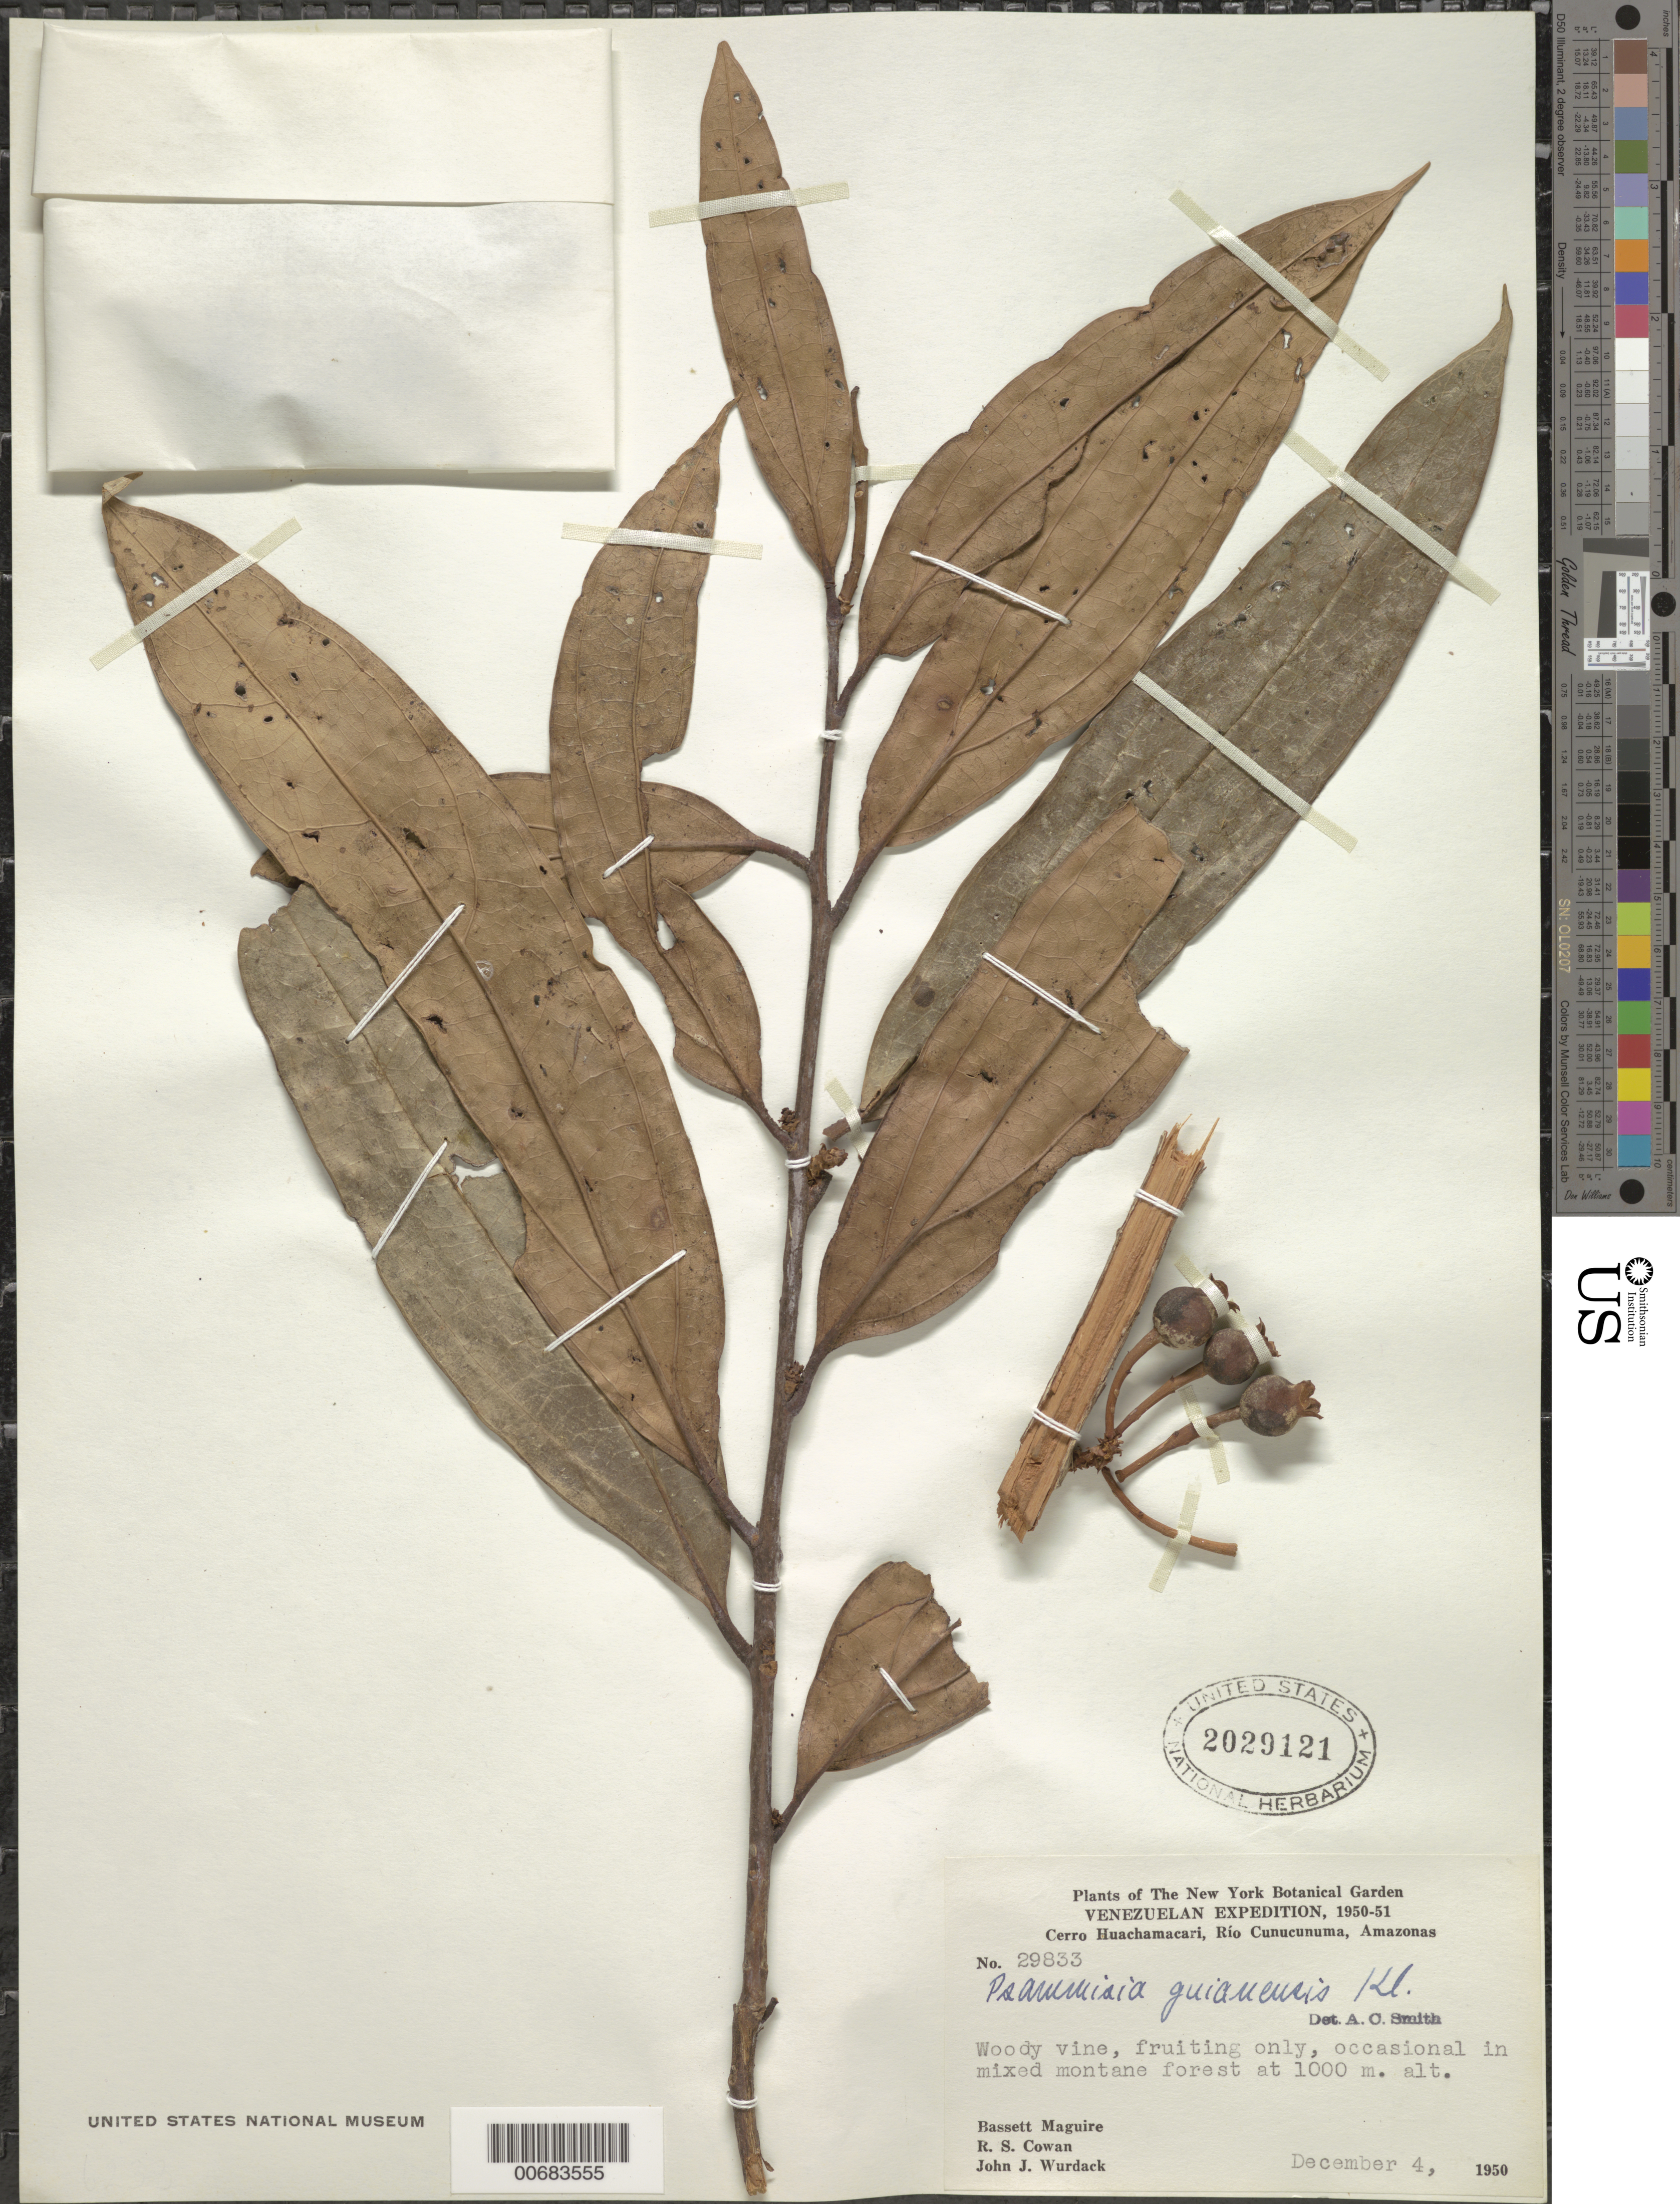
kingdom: Plantae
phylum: Tracheophyta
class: Magnoliopsida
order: Ericales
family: Ericaceae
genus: Psammisia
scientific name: Psammisia guianensis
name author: Klotzsch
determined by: Smith, A. C.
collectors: B. Maguire, R. S. Cowan & J. J. Wurdack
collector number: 29833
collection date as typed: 4-Dec-50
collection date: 1950-12-04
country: Venezuela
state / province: Amazonas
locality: Cerro Huachamacari, Río Cunucunuma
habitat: Mixed montane forest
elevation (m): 1000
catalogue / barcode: US 2029121